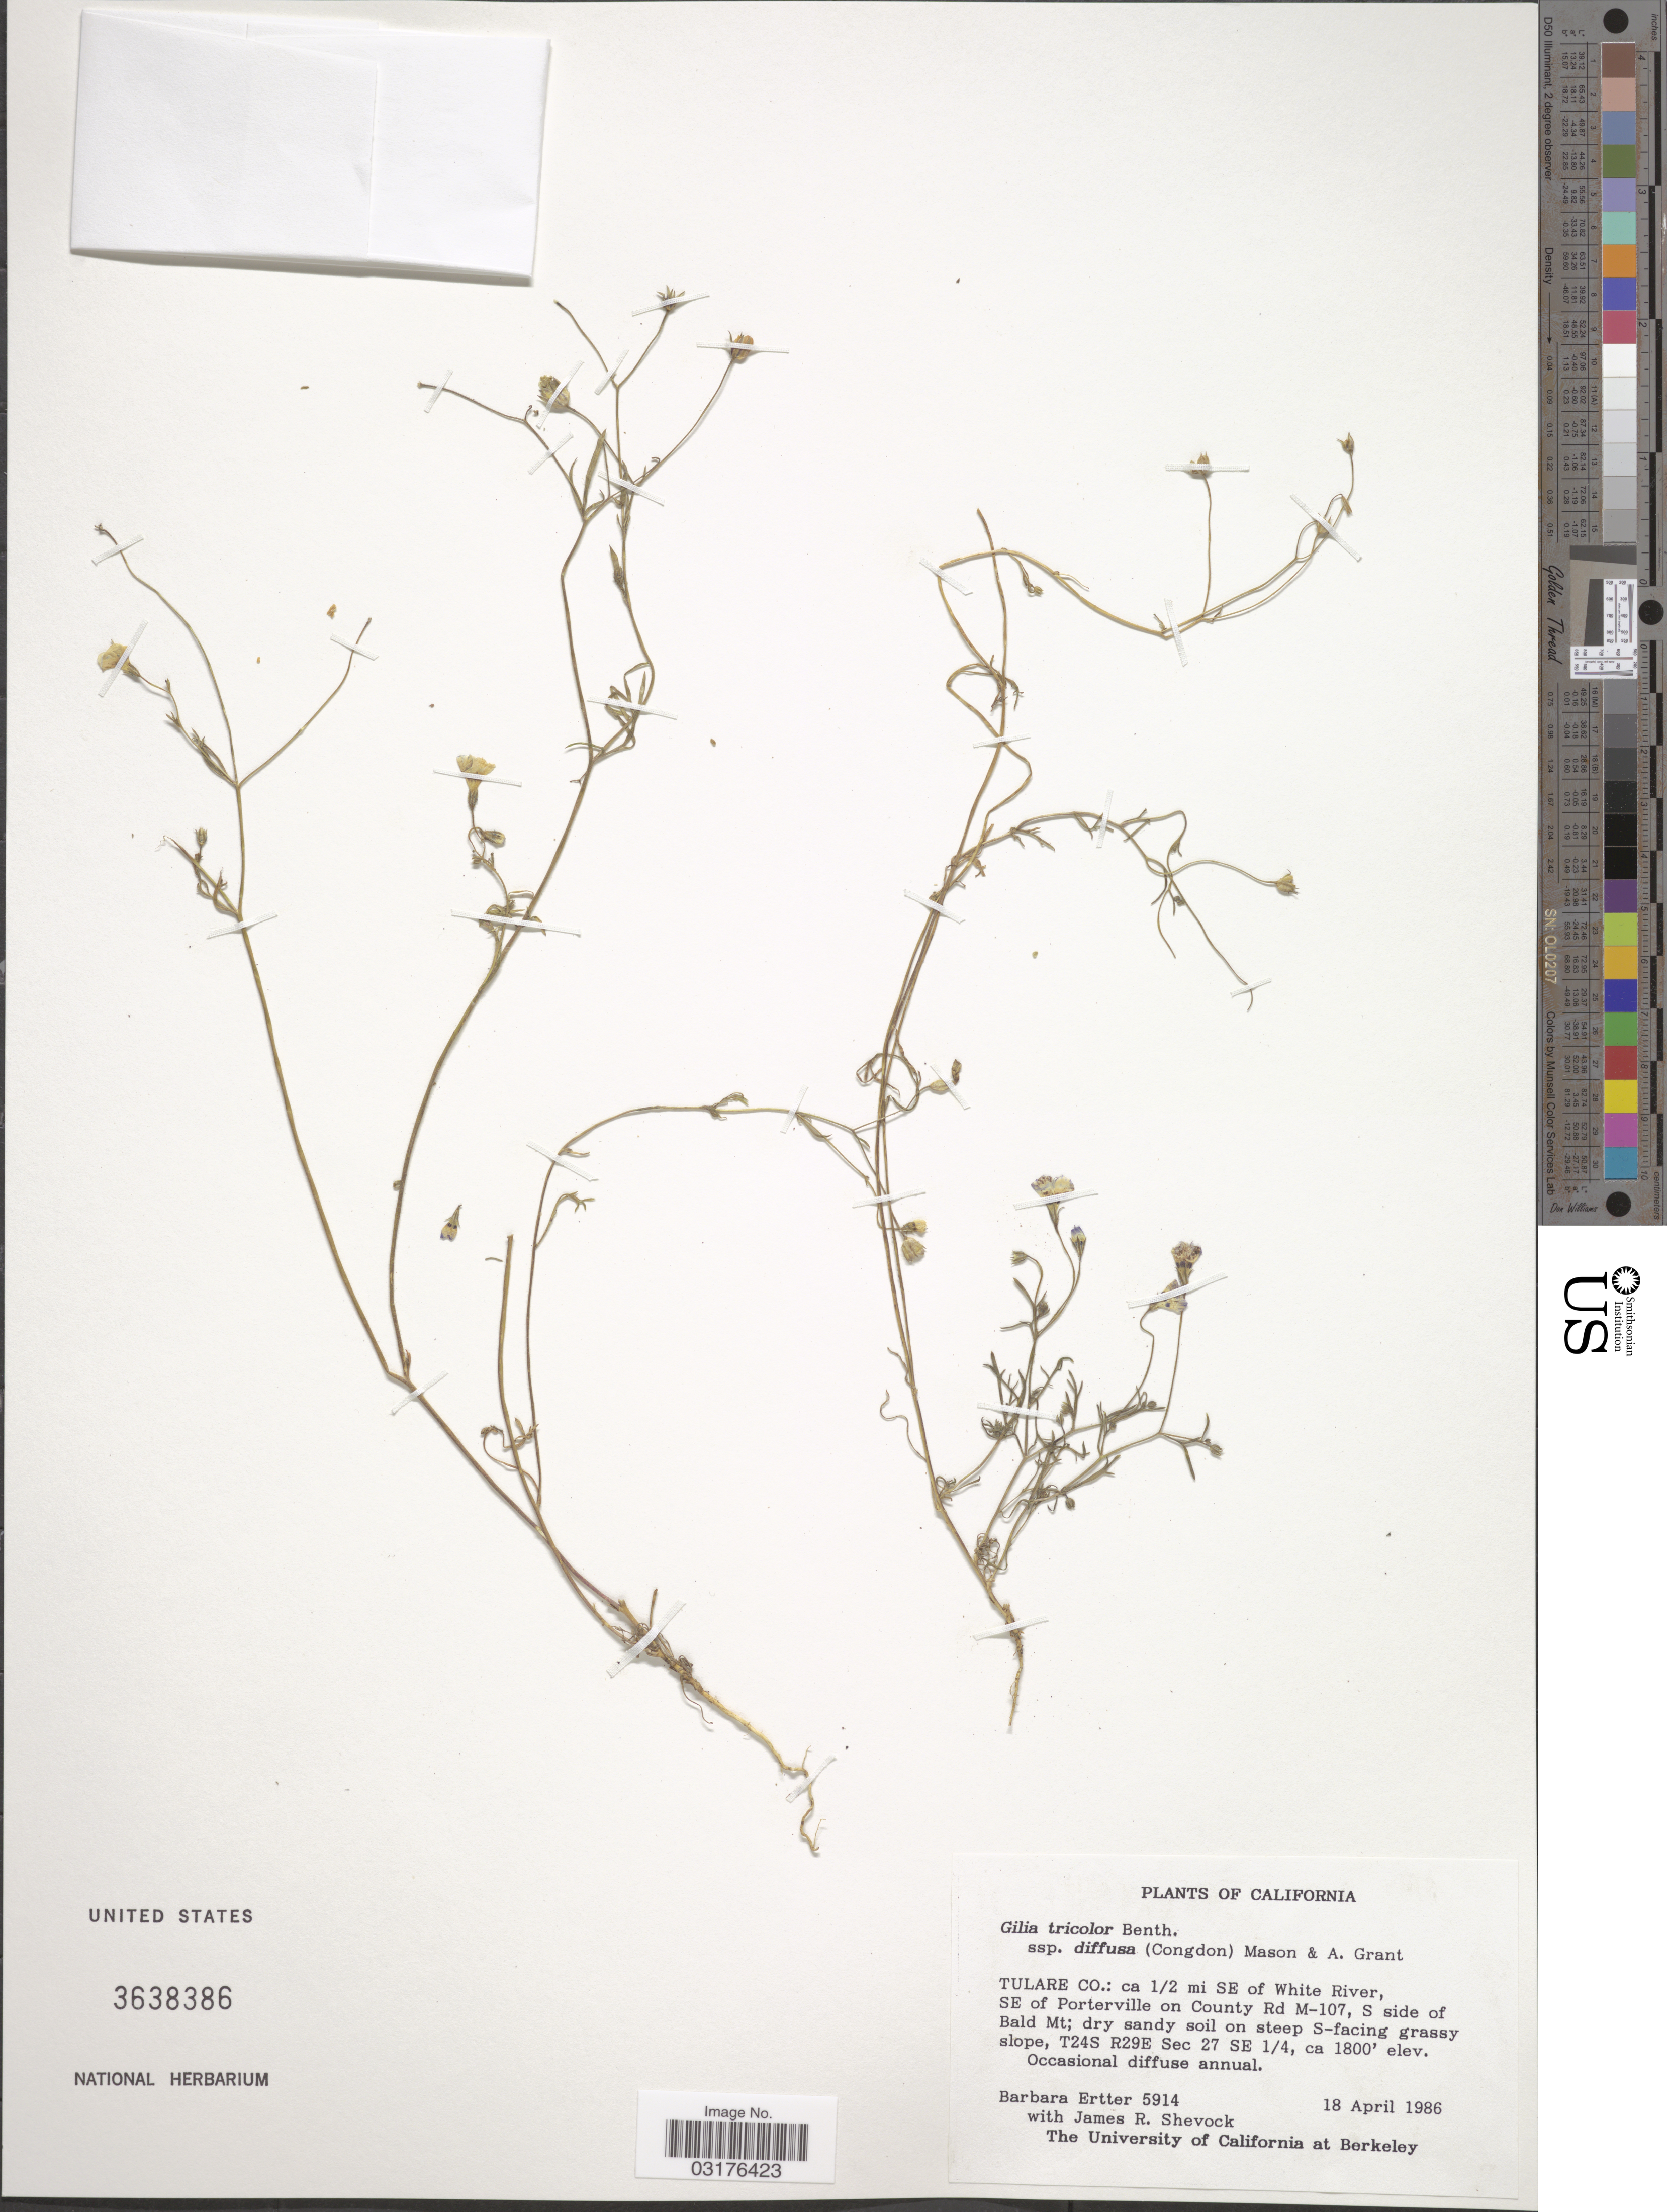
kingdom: Plantae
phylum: Tracheophyta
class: Magnoliopsida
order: Ericales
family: Polemoniaceae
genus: Gilia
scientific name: Gilia tricolor subsp. diffusa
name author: (Congdon) H. Mason & A.D. Grant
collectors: B. Ertter & J. R. Shevock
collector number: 5914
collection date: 1986-04-18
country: United States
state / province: California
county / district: Tulare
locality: Tulare Co.: ca ½ mi SE of White River, SE of Porterville on County Rd M-107, S side of Bald Mt; dry sandy soil on steep S-facing grassy slope, T24S R29E Sec 27 SE ¼.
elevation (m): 549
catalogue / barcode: US 3638386